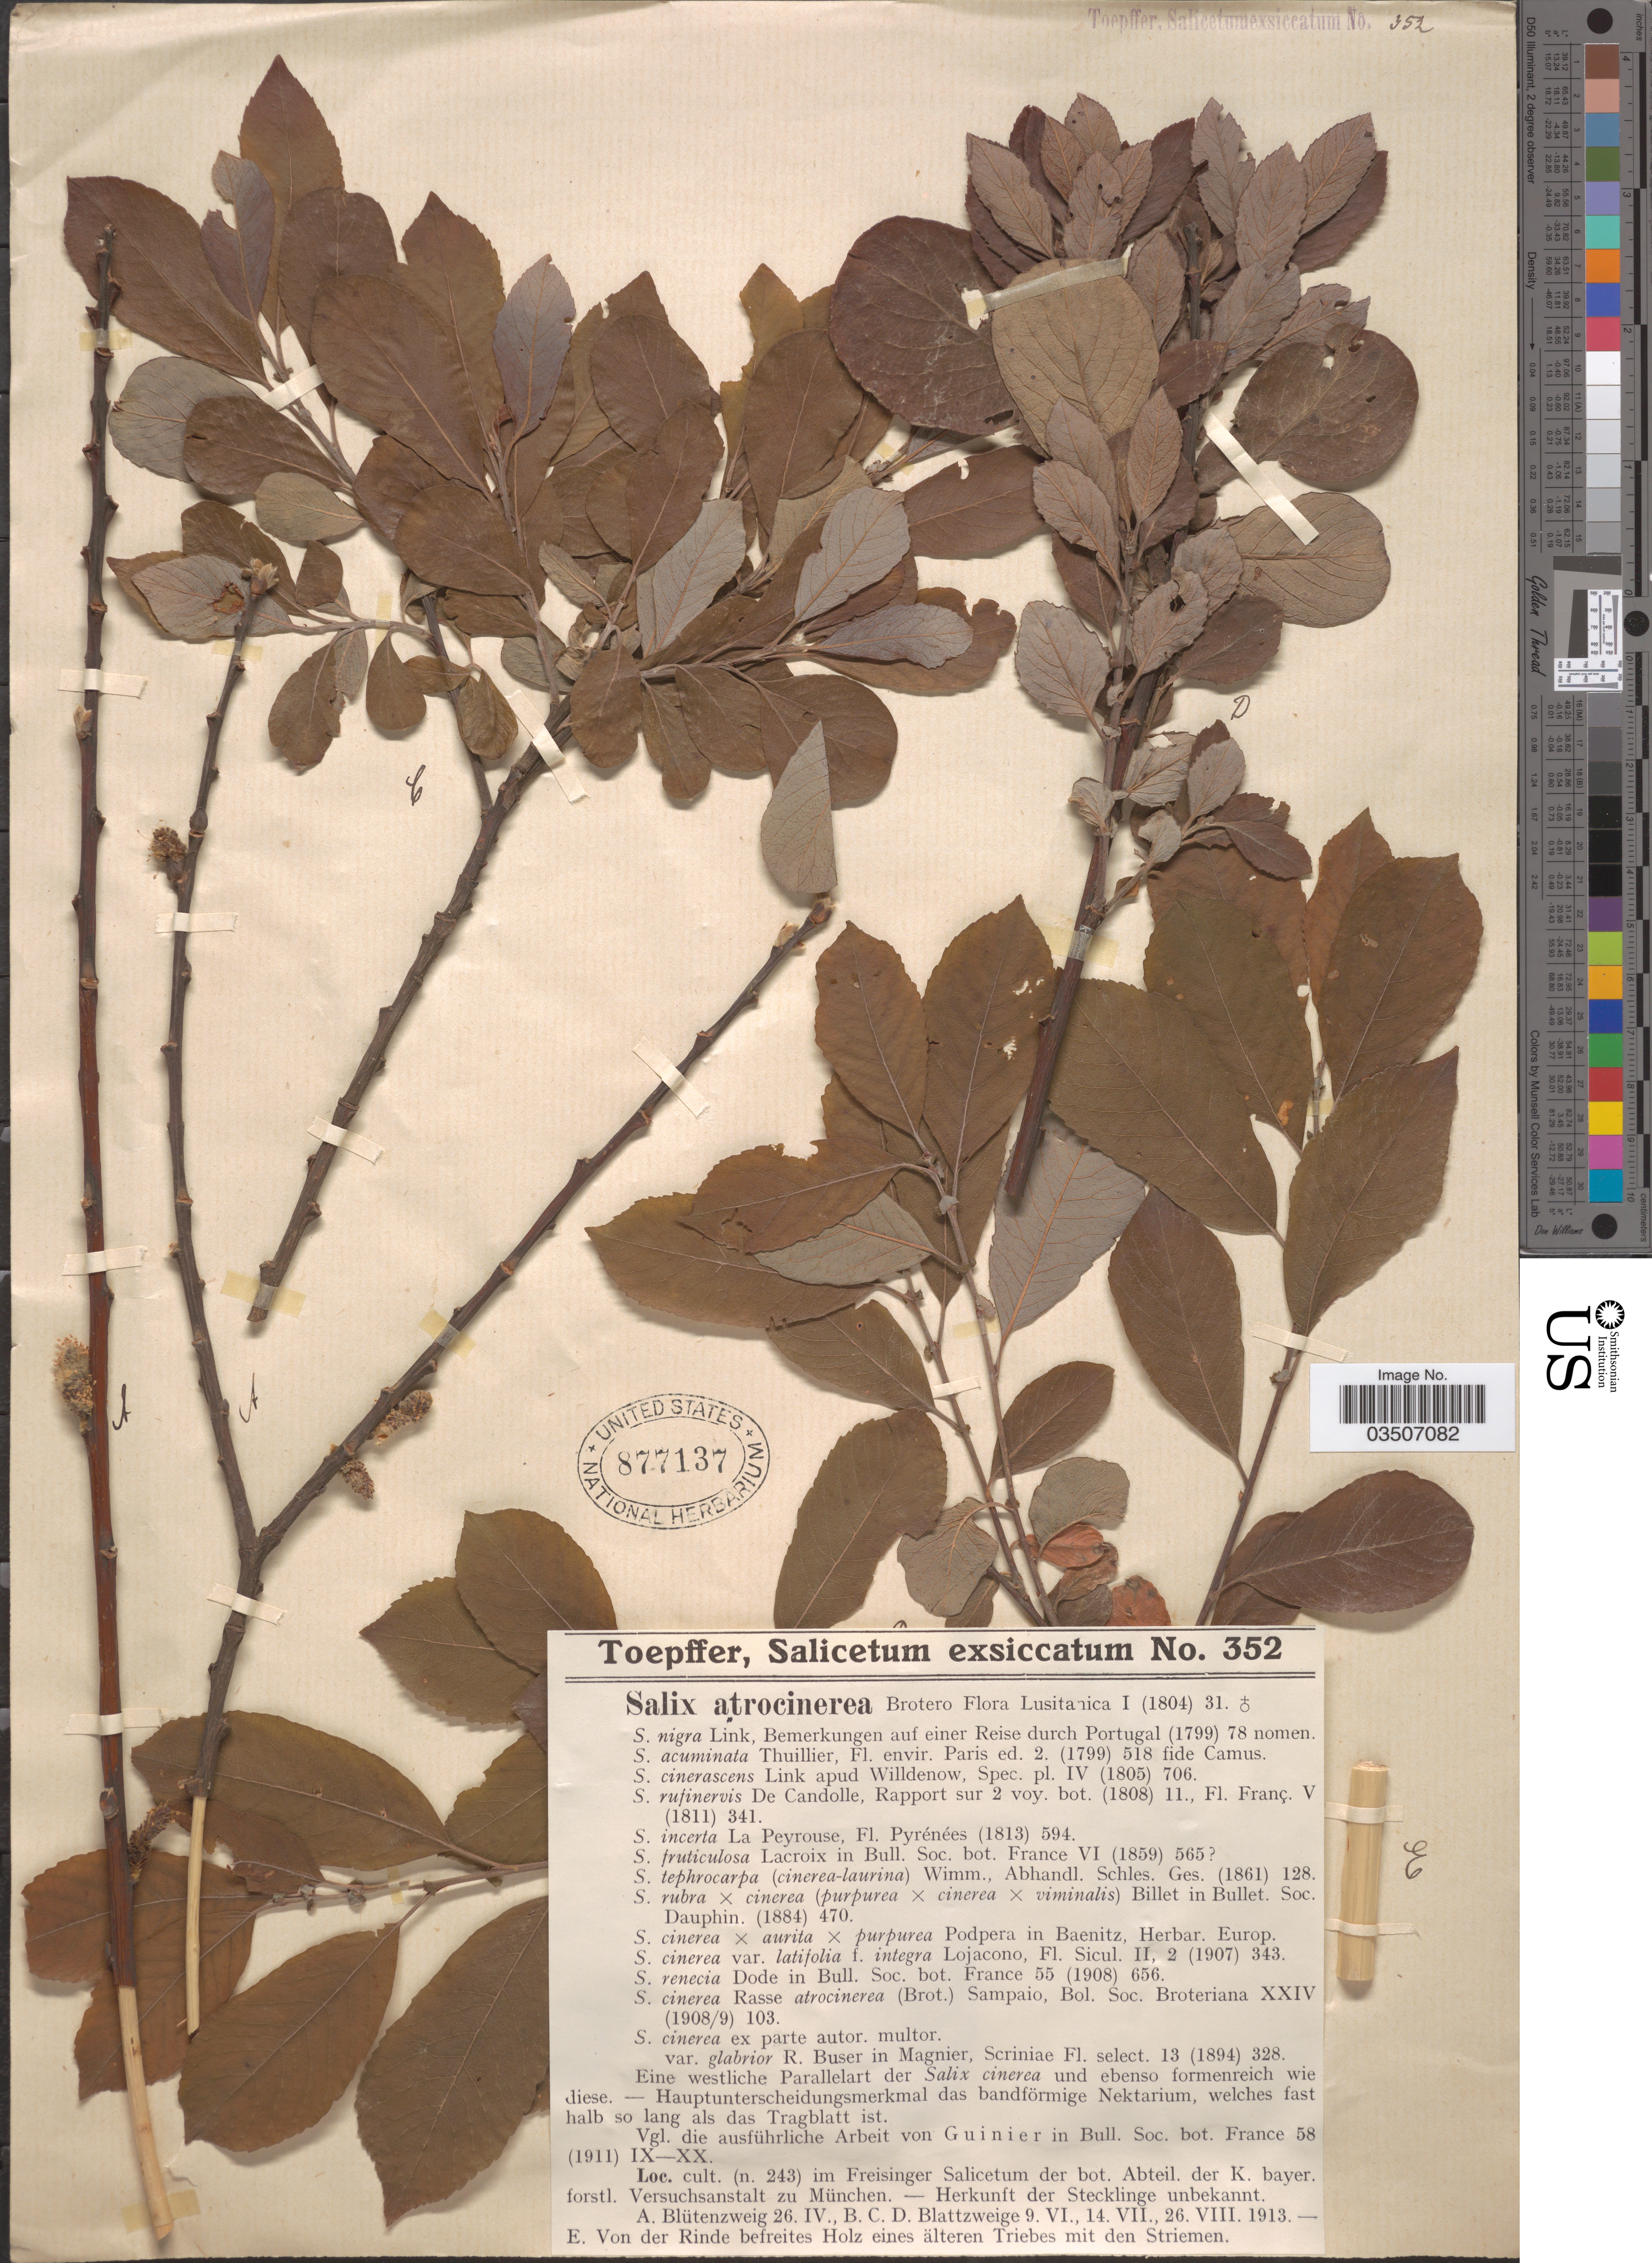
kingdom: Plantae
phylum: Tracheophyta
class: Magnoliopsida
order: Malpighiales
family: Salicaceae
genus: Salix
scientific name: Salix atrocinerea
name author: Brot.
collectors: A. Toepffer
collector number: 352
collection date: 1913-04-26/1913-08-26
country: Germany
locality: Cult. (n. 243) im Freisinger Salicetum der bot. Abteil. der K. bayer. forstl. Versuchsanstalt zu München. Herkunft der Stecklinge unbekannt.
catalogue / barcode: US 877137